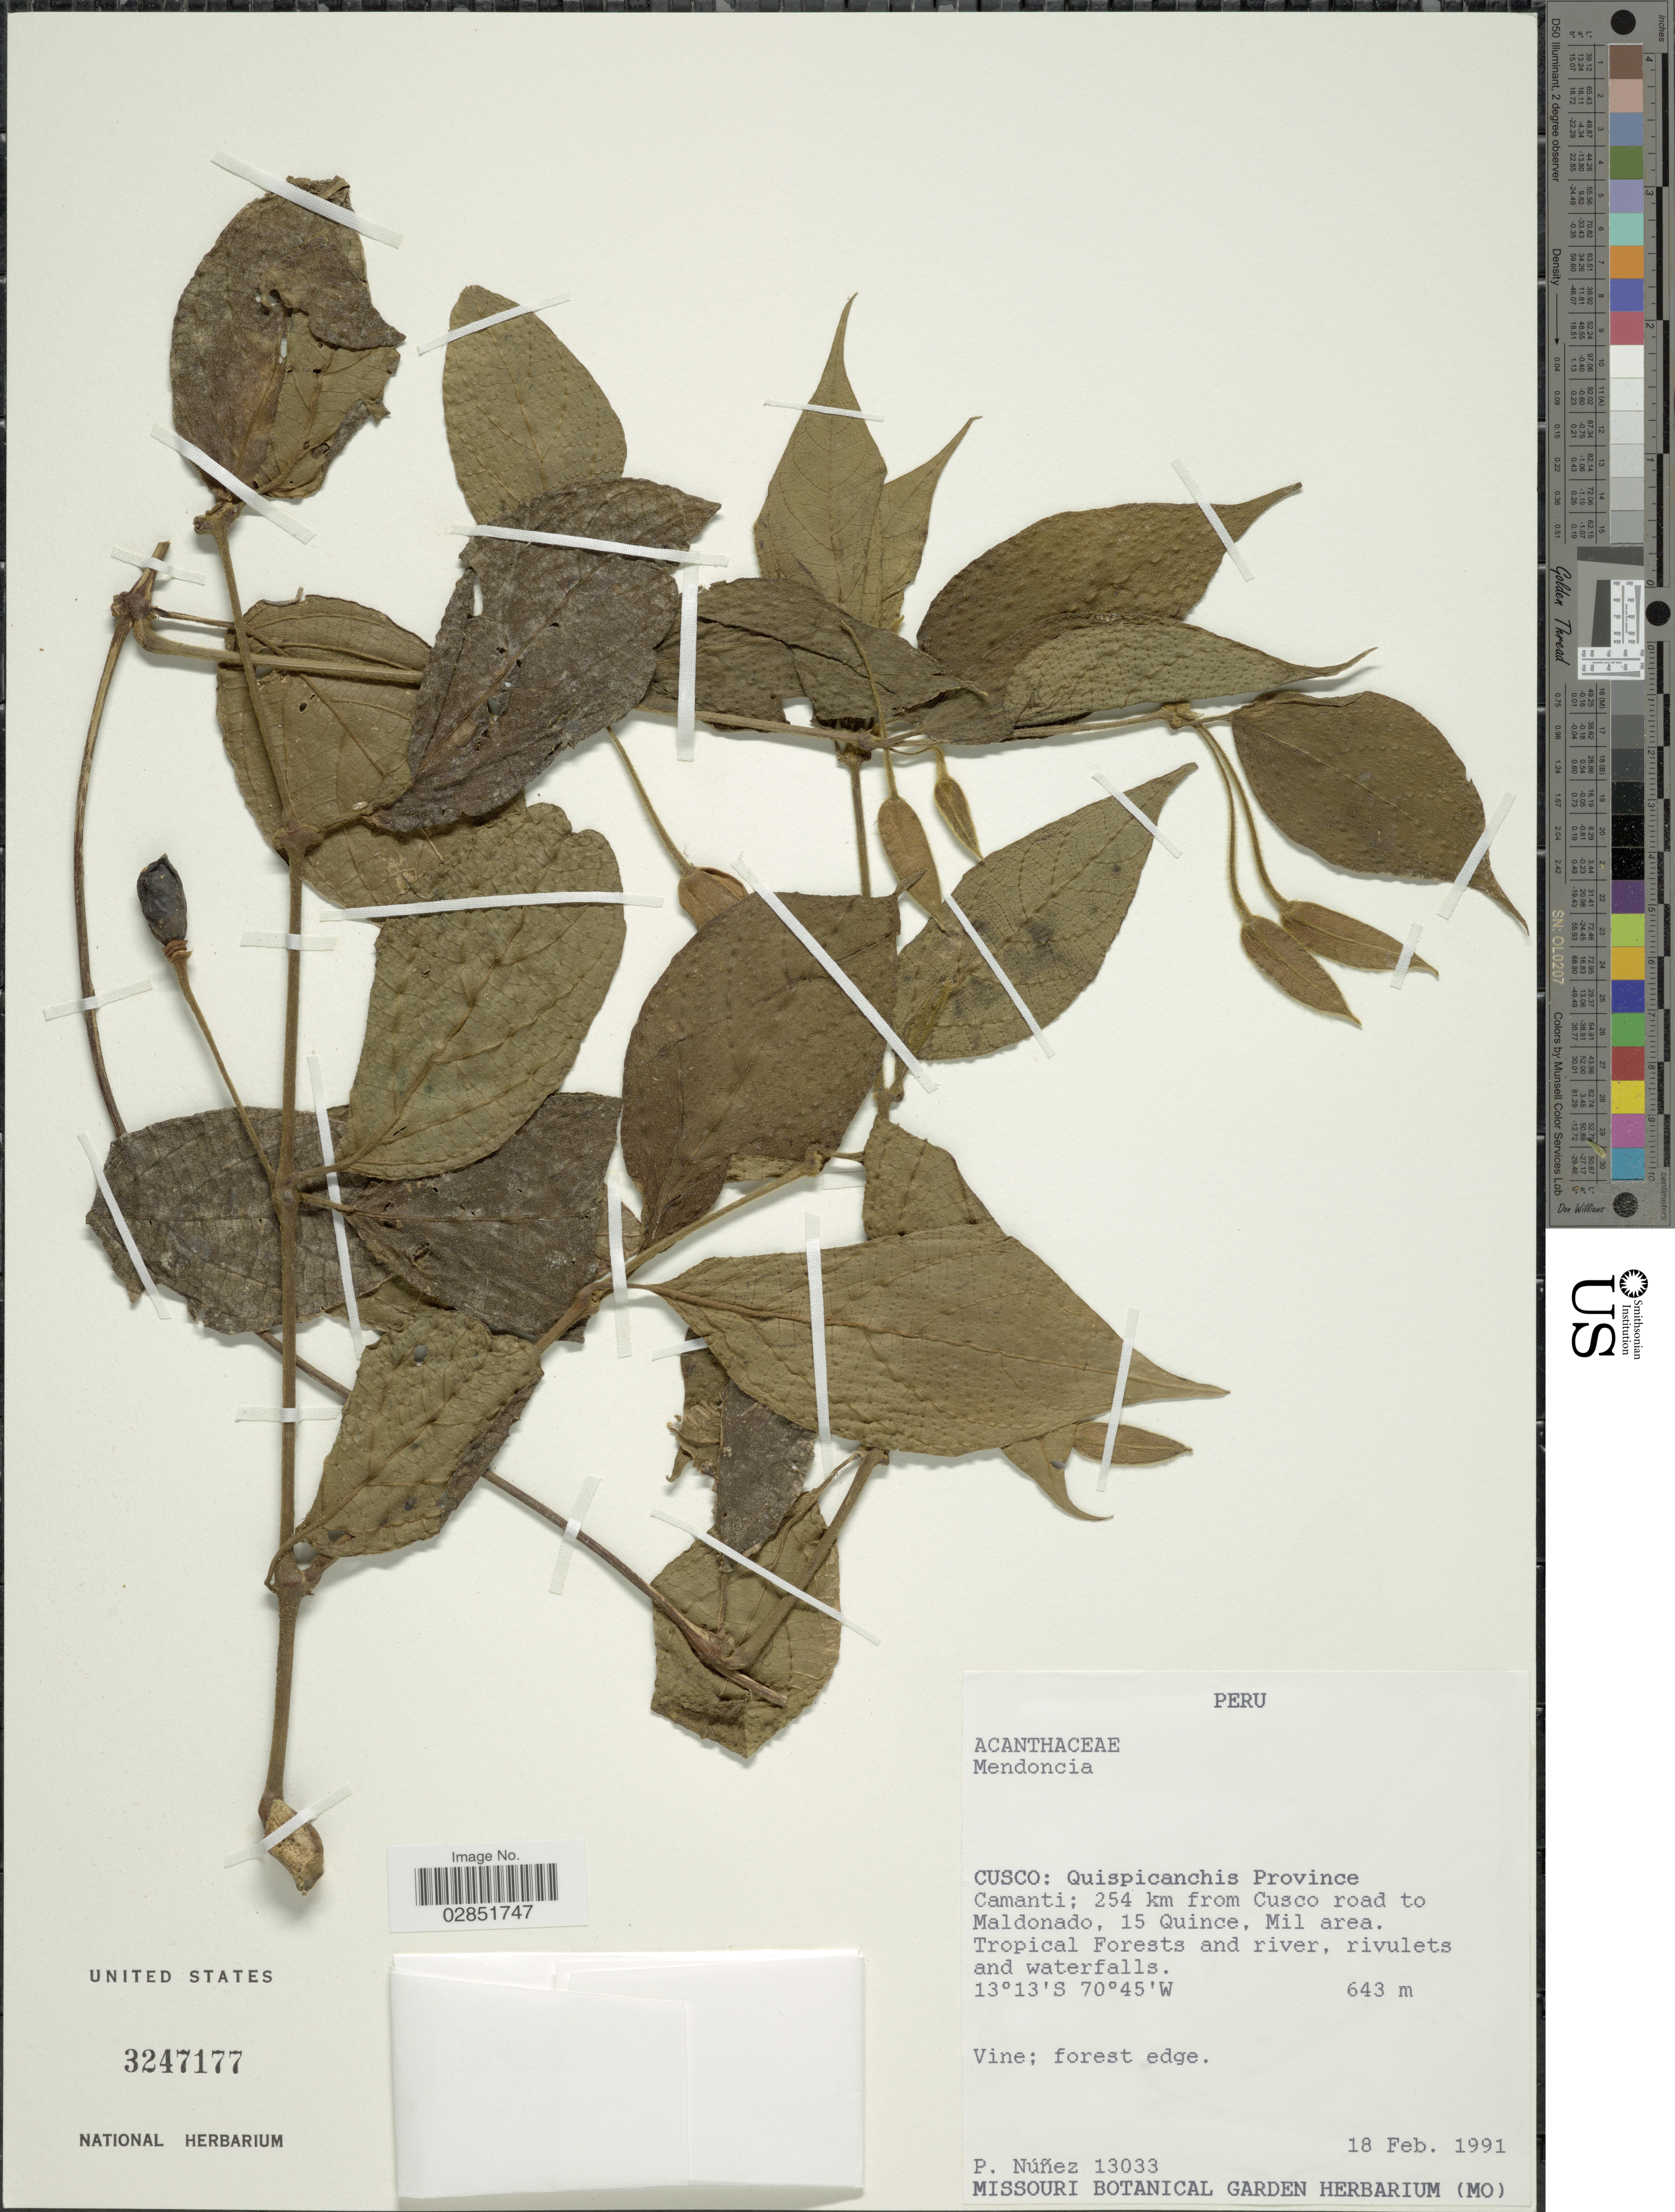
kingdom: Plantae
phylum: Tracheophyta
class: Magnoliopsida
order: Lamiales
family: Acanthaceae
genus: Mendoncia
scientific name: Mendoncia sp.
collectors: P. Nuñez V.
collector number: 13033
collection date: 1991-02-18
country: Peru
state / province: Cusco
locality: Quispicanchis Province. Camanti; 254 km from Cusco road to Maldonado, 15 Quince, Mil area.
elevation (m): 643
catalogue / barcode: US 3247177